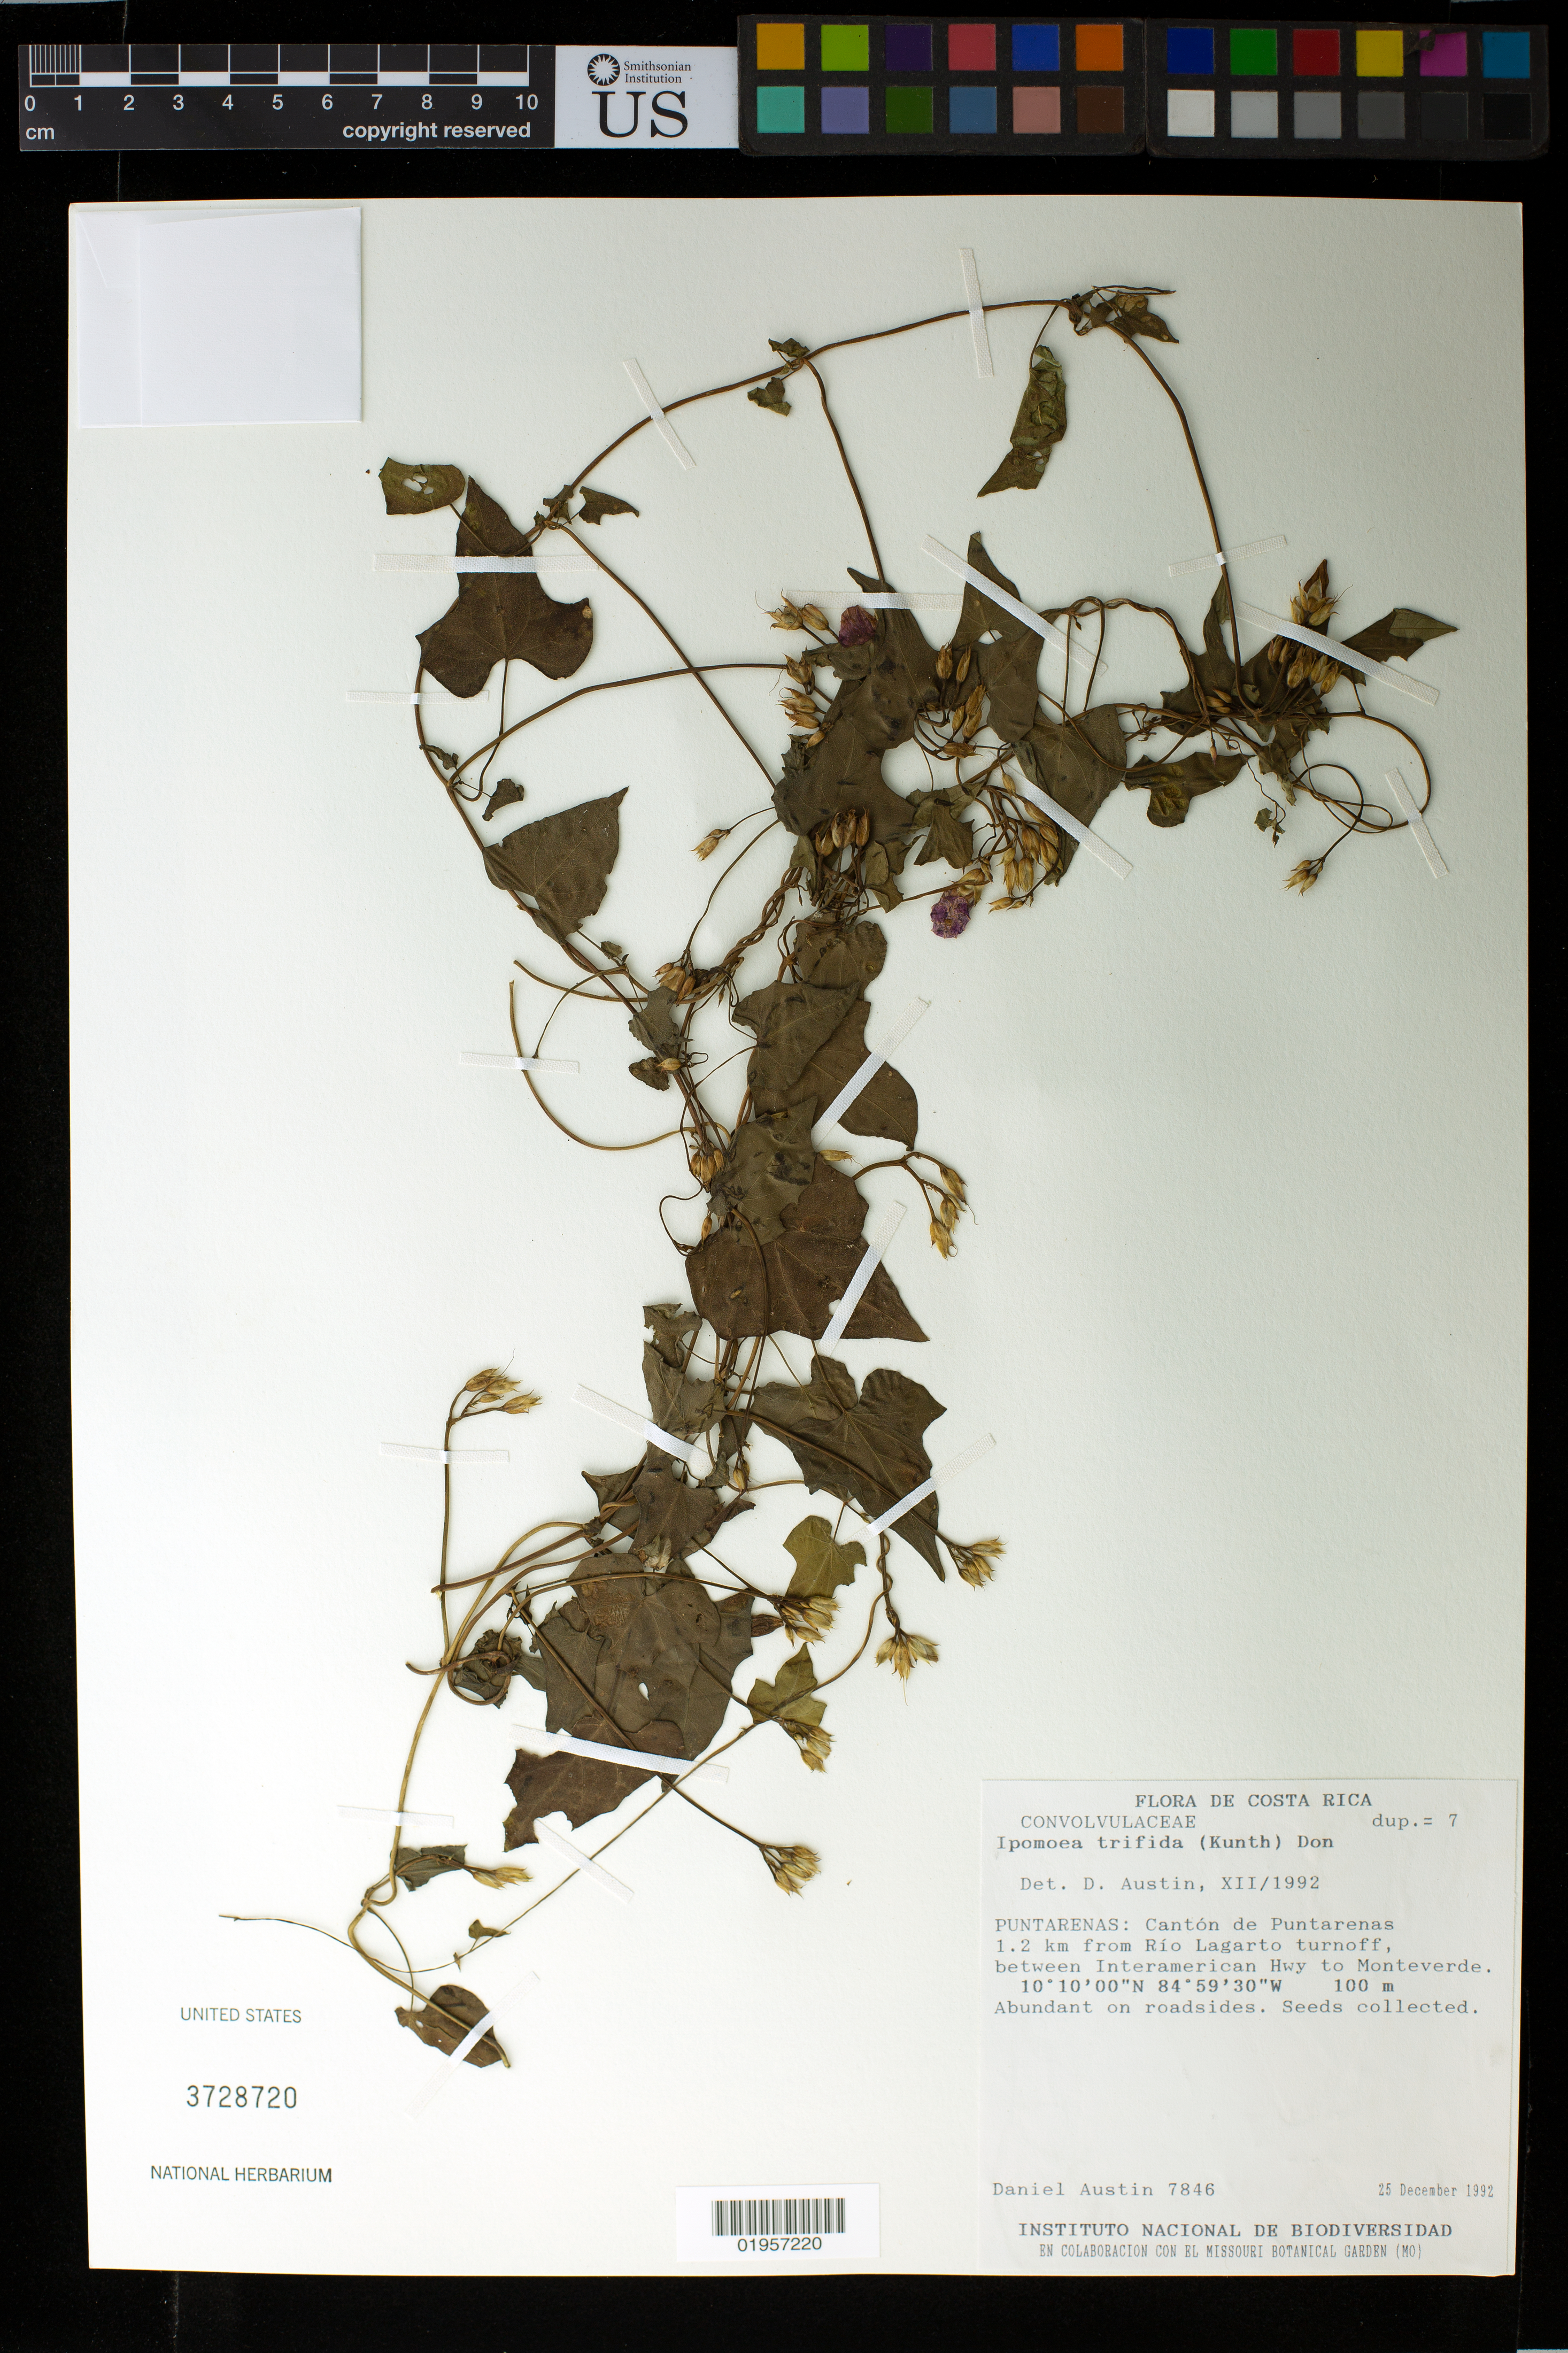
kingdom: Plantae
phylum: Tracheophyta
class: Magnoliopsida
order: Solanales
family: Convolvulaceae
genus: Ipomoea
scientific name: Ipomoea trifida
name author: (Kunth) G. Don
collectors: D. Austin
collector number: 7846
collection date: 1992-12-25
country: Costa Rica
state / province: Puntarenas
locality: Canton de Puntarenas, 1. 2 km from Rio Lagarto turnoff, between Interamerican Hwy to Monteverde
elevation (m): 100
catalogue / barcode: US 3728720